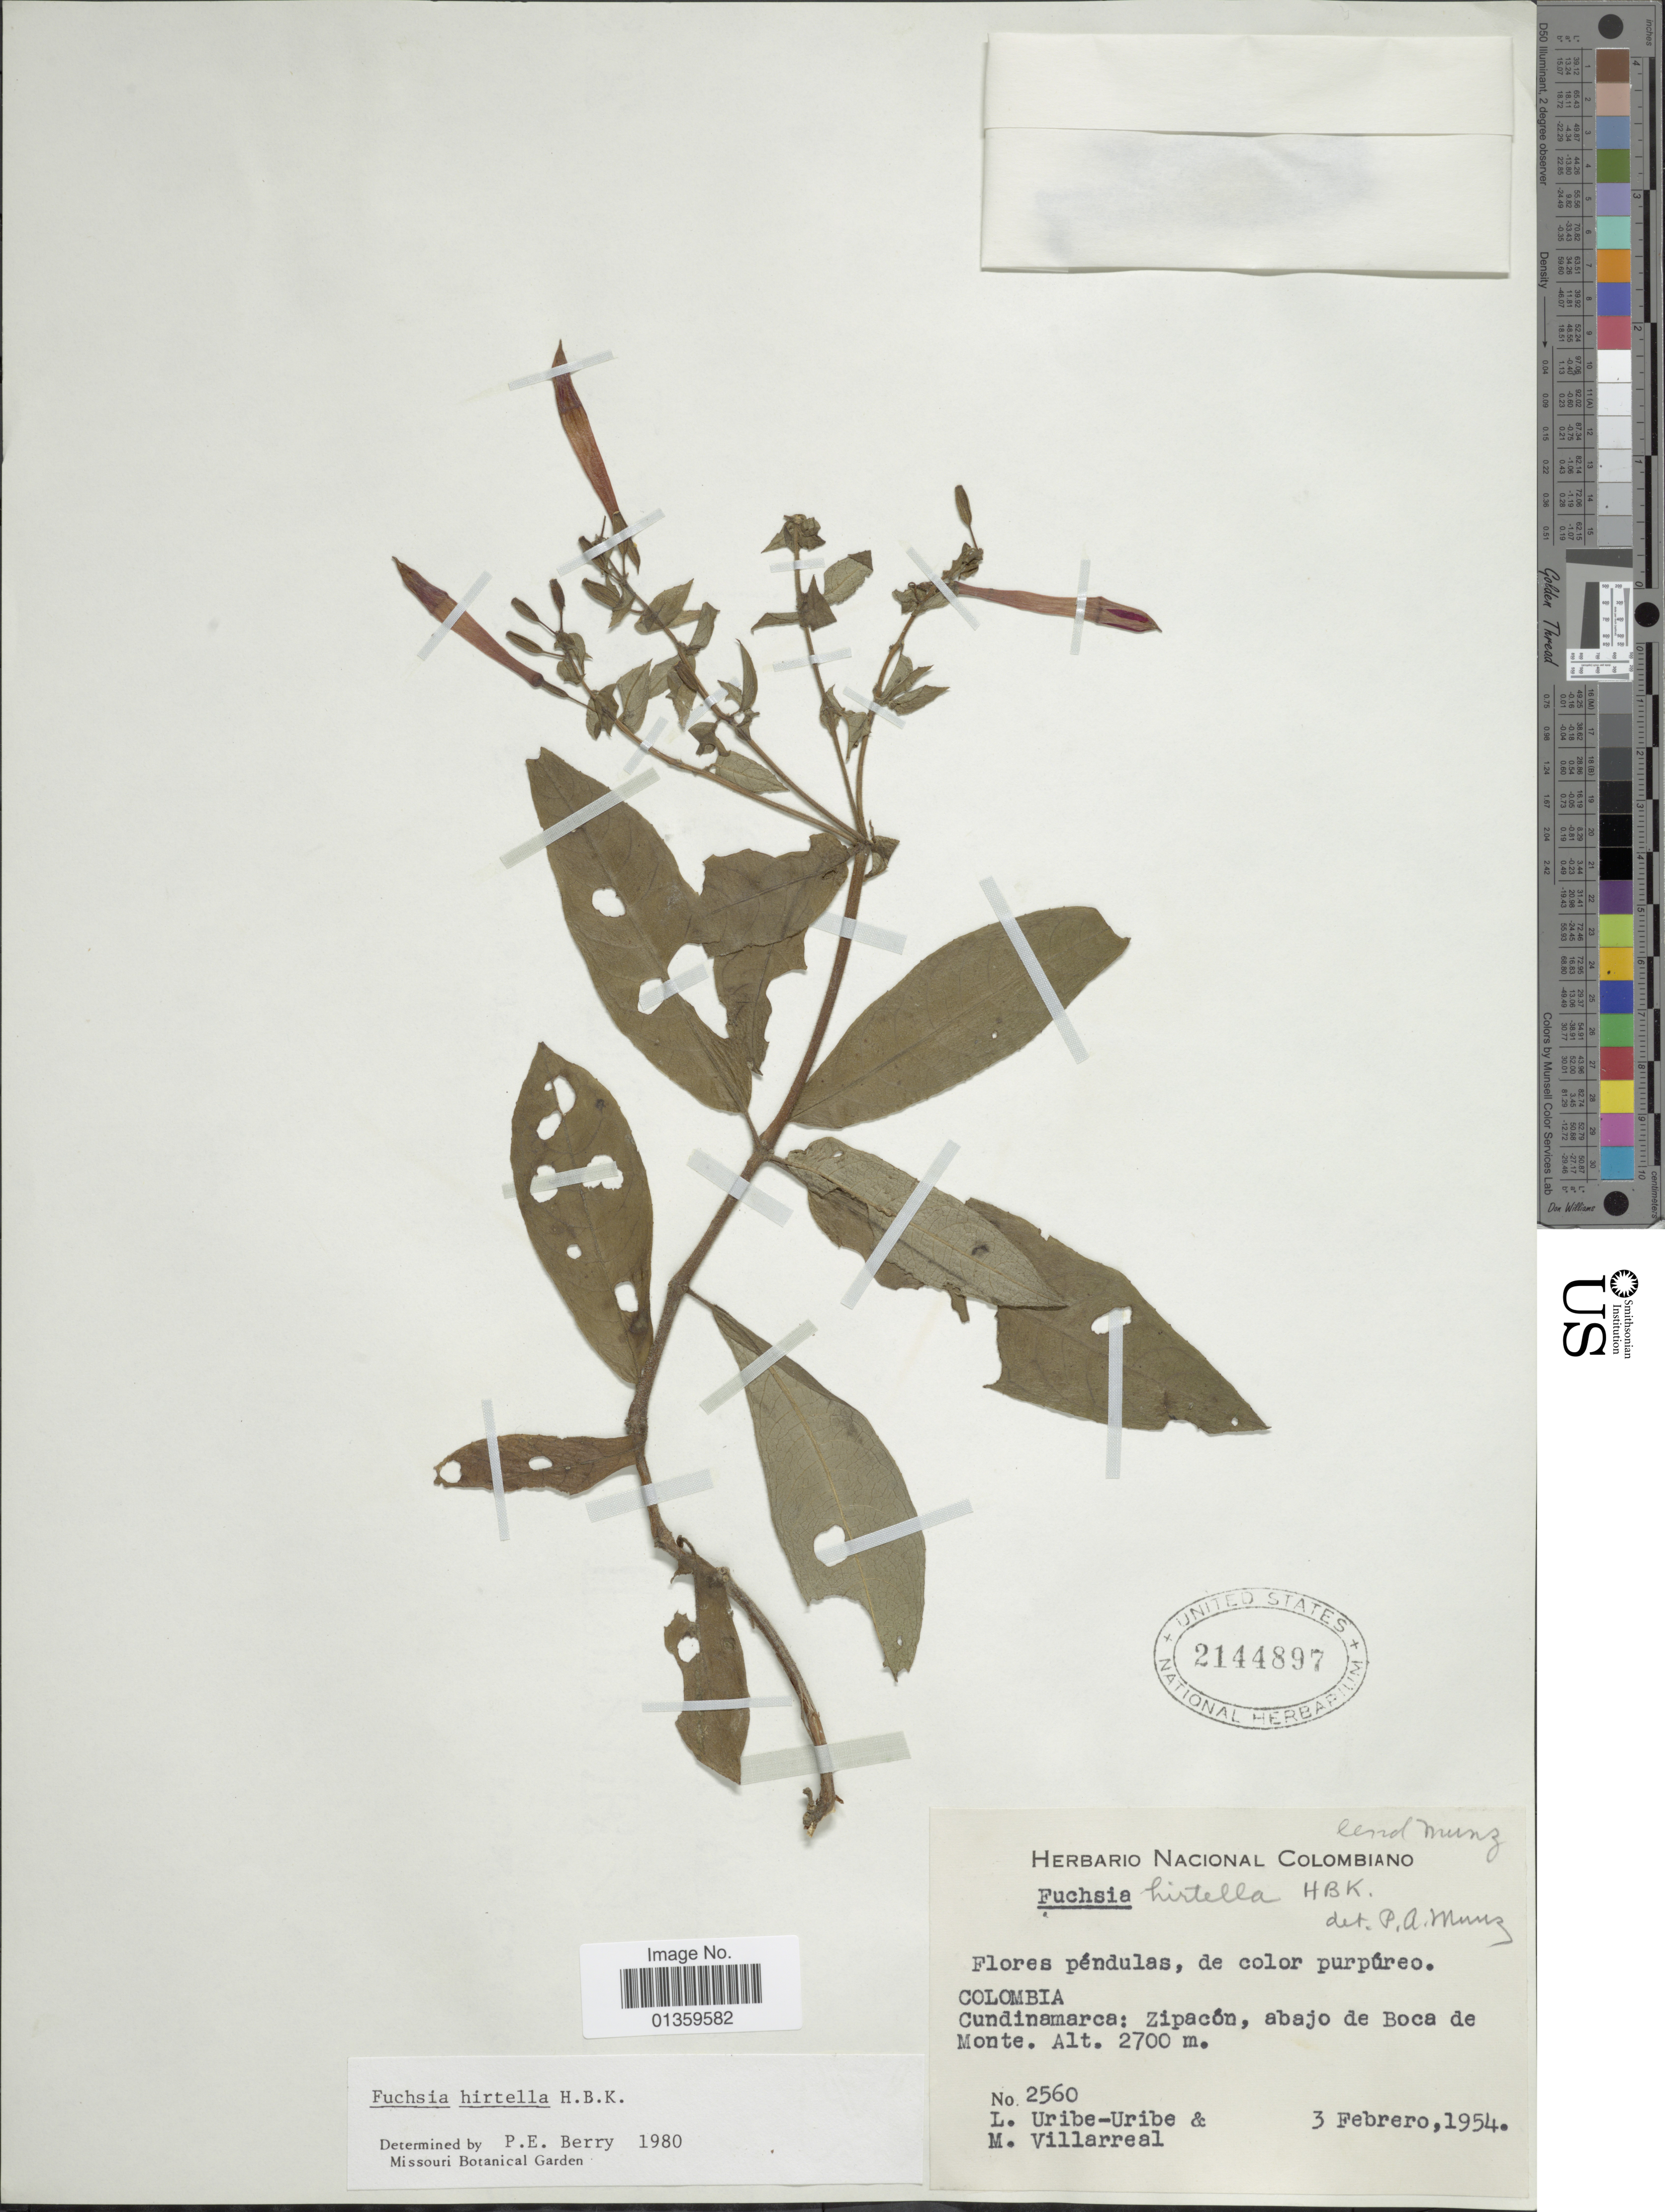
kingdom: Plantae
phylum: Tracheophyta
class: Magnoliopsida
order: Myrtales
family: Onagraceae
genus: Fuchsia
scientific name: Fuchsia hirtella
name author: Kunth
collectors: L. Uribe & M. Villarreal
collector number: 2560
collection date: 1954-02-03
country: Colombia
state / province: Cundinamarca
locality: Zipacón, abajo de Boca de Monte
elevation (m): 2700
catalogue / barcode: US 2144897